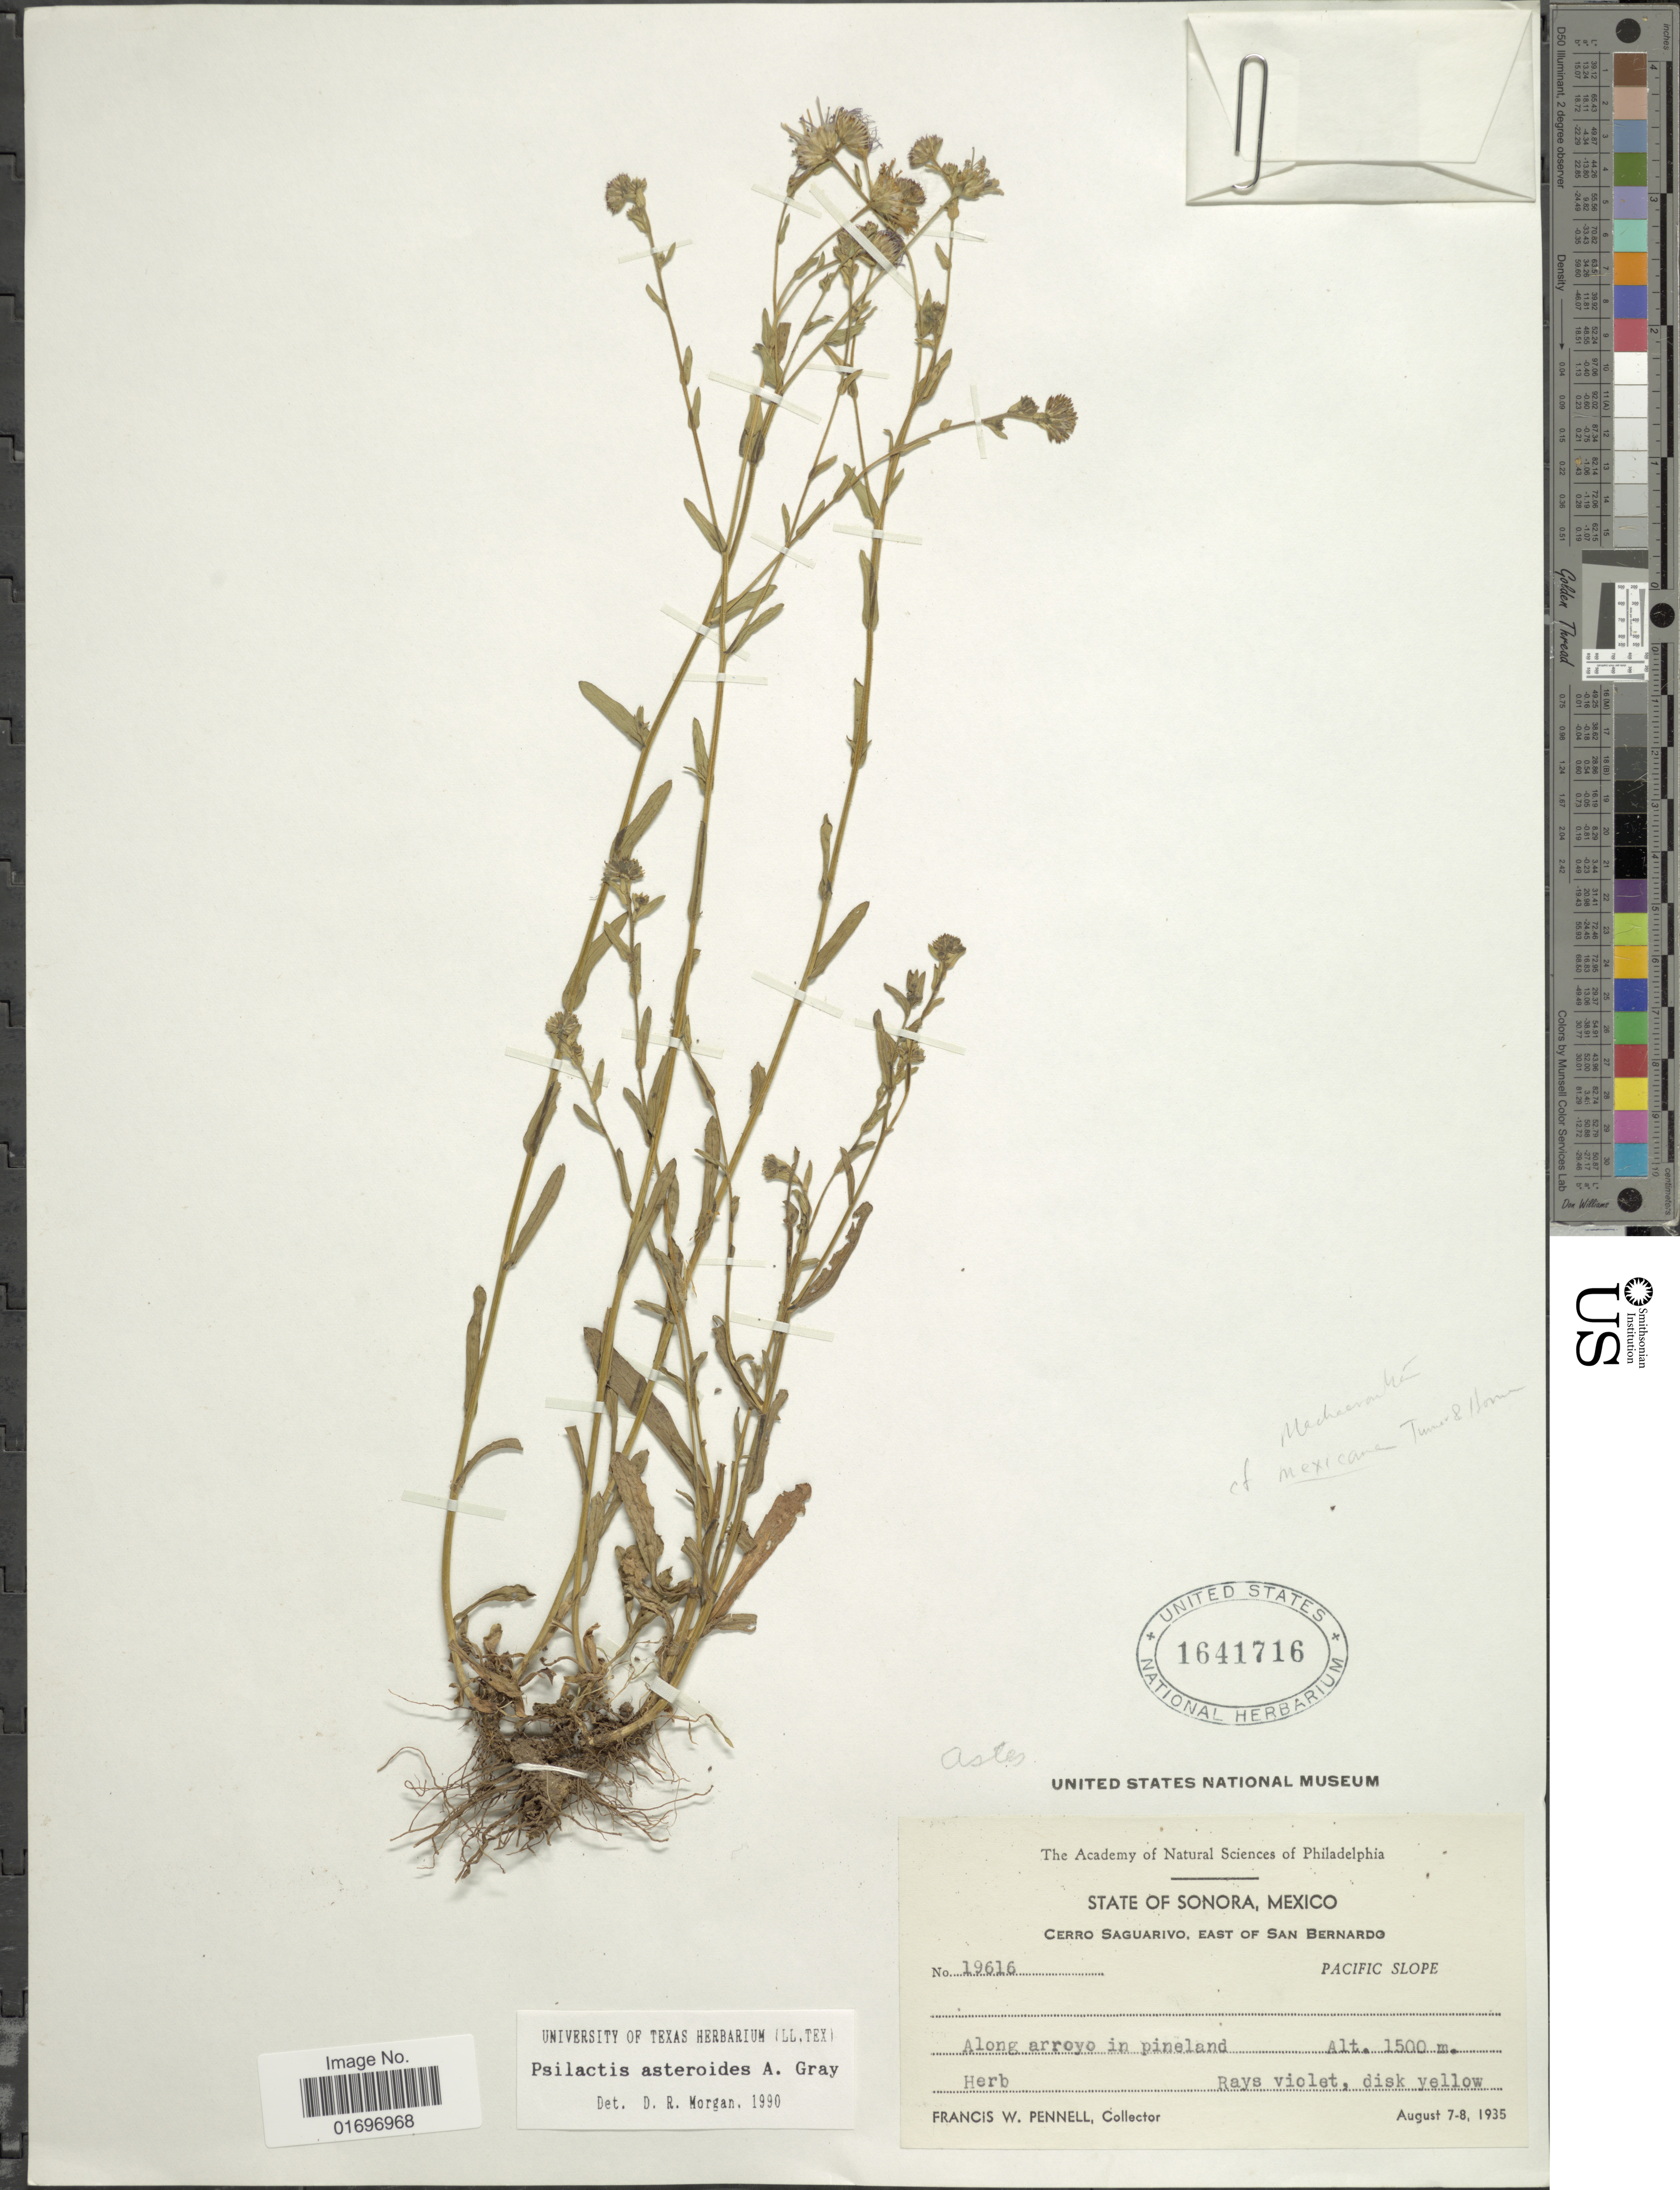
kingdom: Plantae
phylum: Tracheophyta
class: Magnoliopsida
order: Asterales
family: Asteraceae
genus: Psilactis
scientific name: Psilactis asteroides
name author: A. Gray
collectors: F. W. Pennell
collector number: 19616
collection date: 1935-08-07/1935-08-08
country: Mexico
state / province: Sonora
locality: State of Sonora, Mexico. Cerro Saguarivo, East of San Bernardo. Pacific Slope. Along arroyo in pineland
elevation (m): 1500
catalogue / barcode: US 1641716